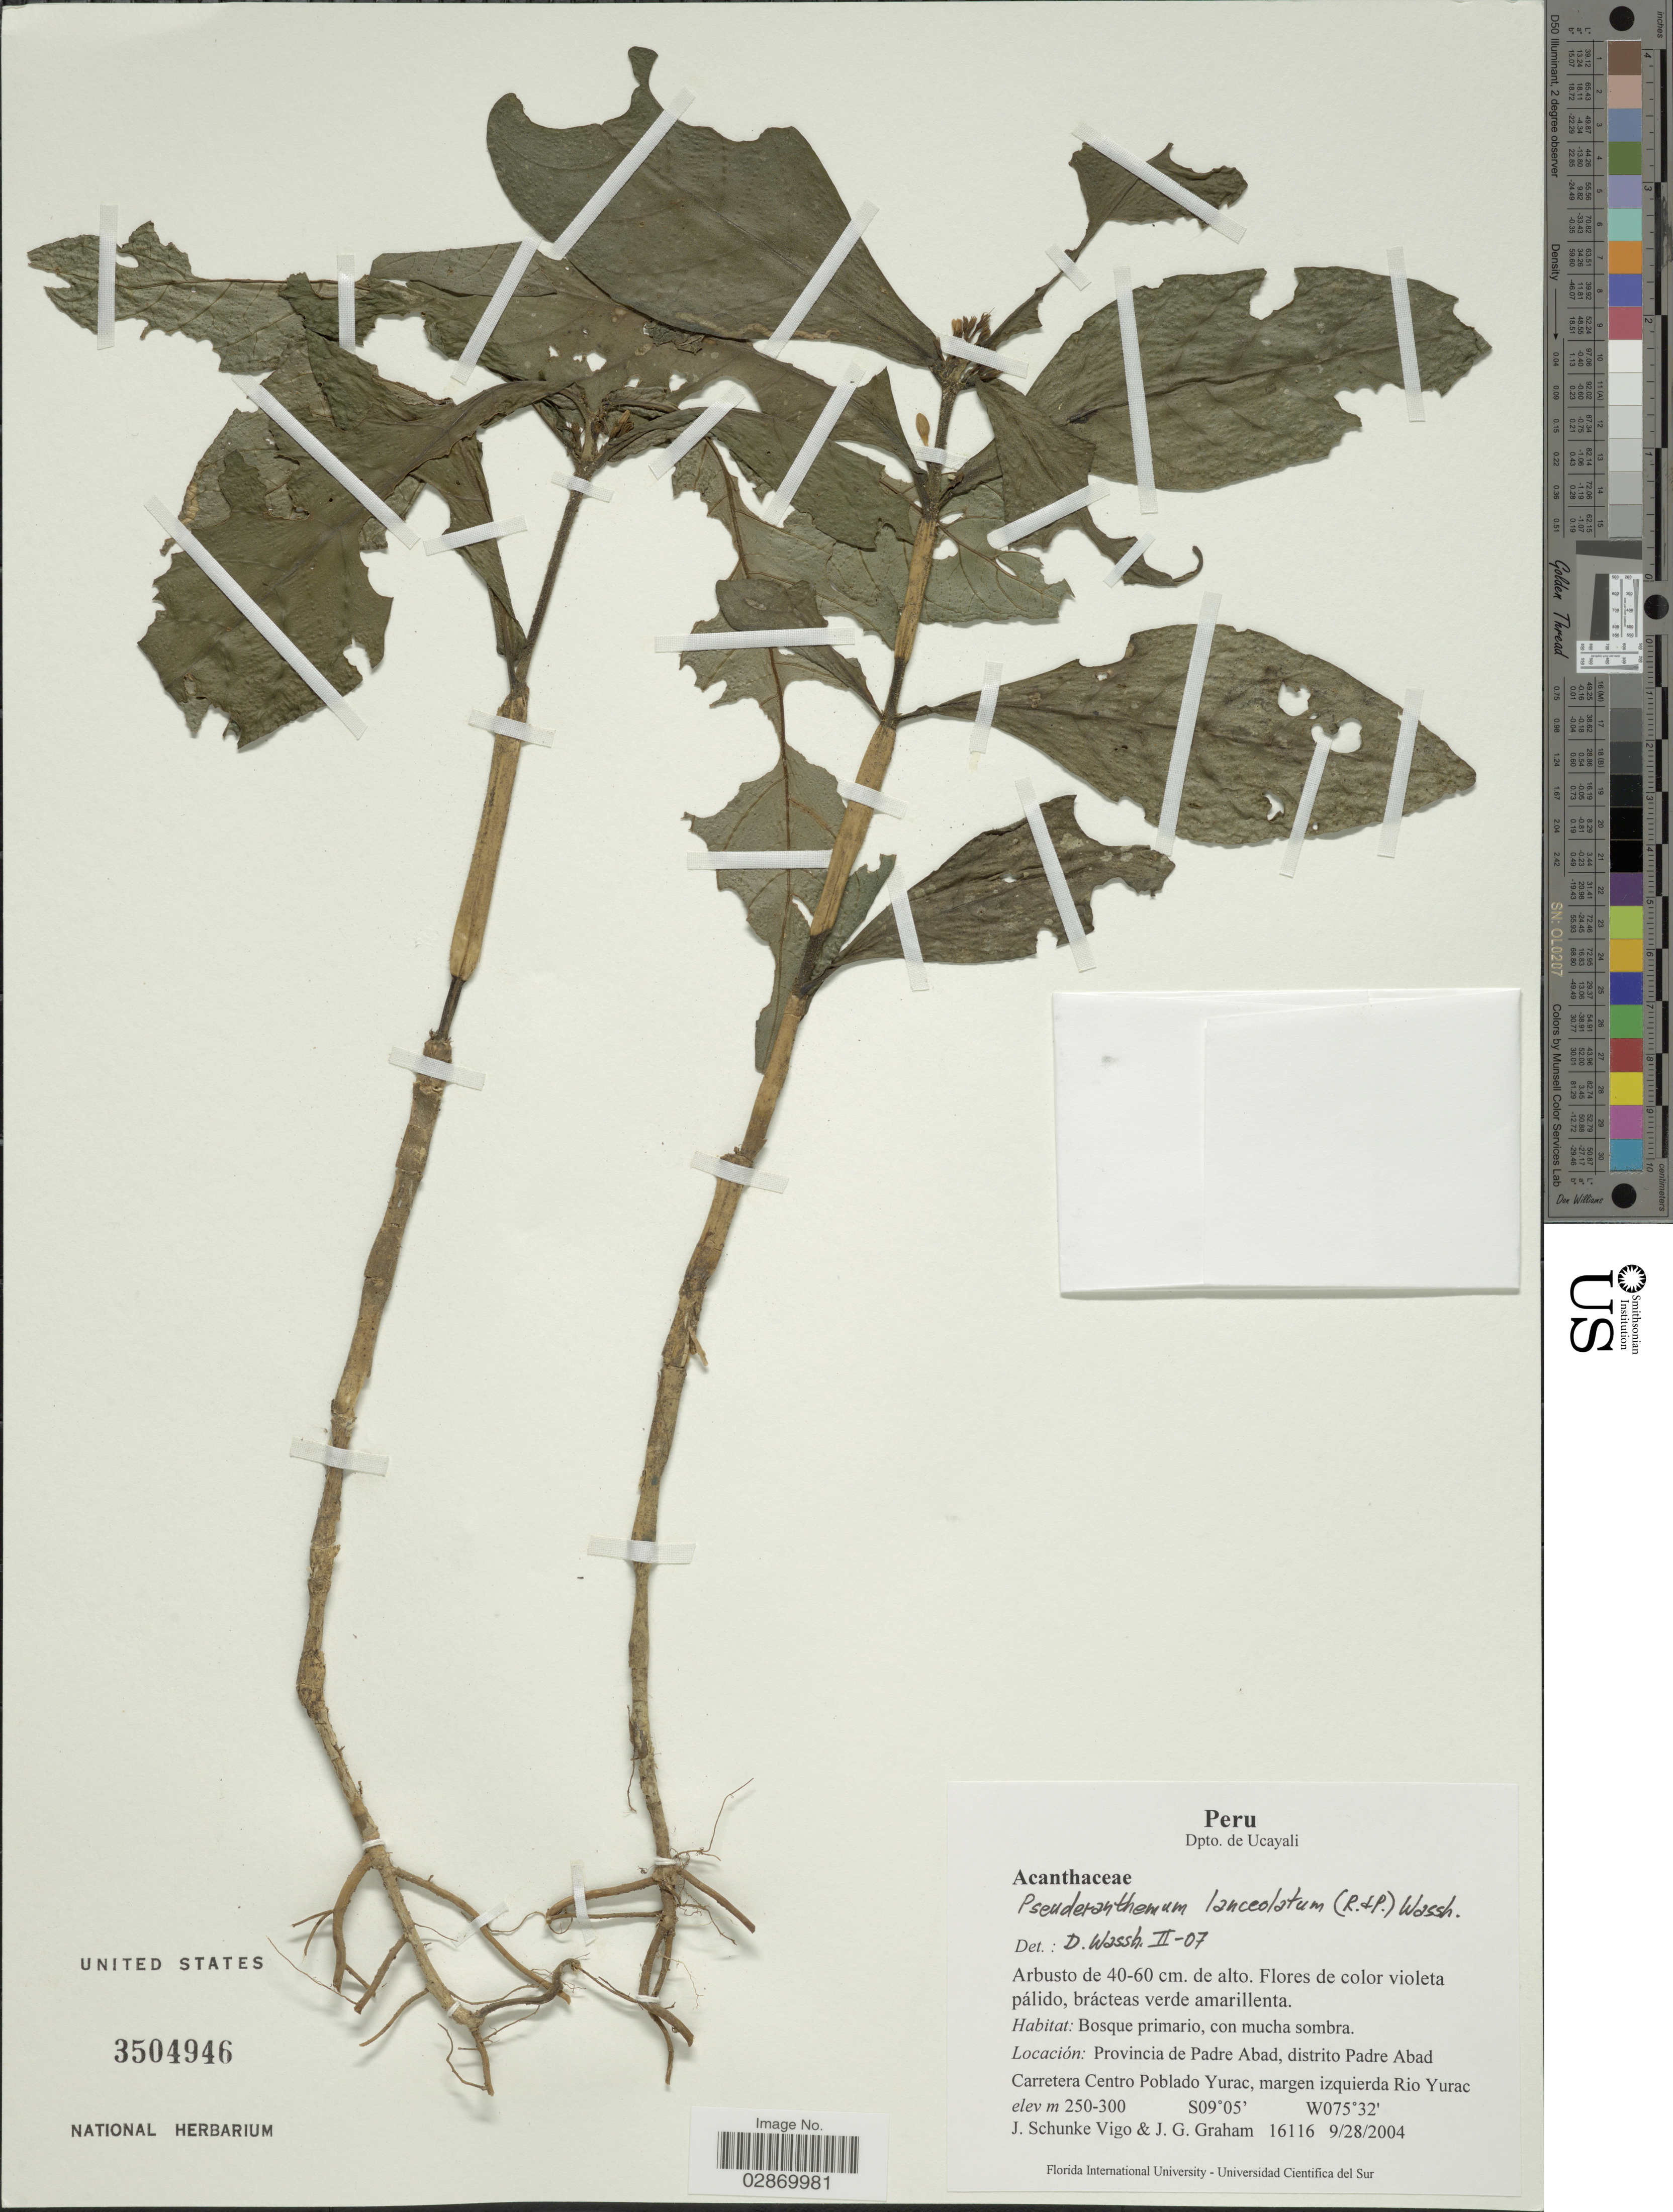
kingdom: Plantae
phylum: Tracheophyta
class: Magnoliopsida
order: Lamiales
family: Acanthaceae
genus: Pseuderanthemum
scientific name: Pseuderanthemum lanceolatum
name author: (Ruiz & Pav.) Wassh.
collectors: J. Schunke Vigo & J. Graham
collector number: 16116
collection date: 2004-09-28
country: Peru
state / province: Ucayali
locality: Provincia de Padre Abad, distrito Padre Abad, Carretera Centro Poblado Yurac, margen izquierda del Rio Yurac.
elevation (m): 250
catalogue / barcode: US 3504946